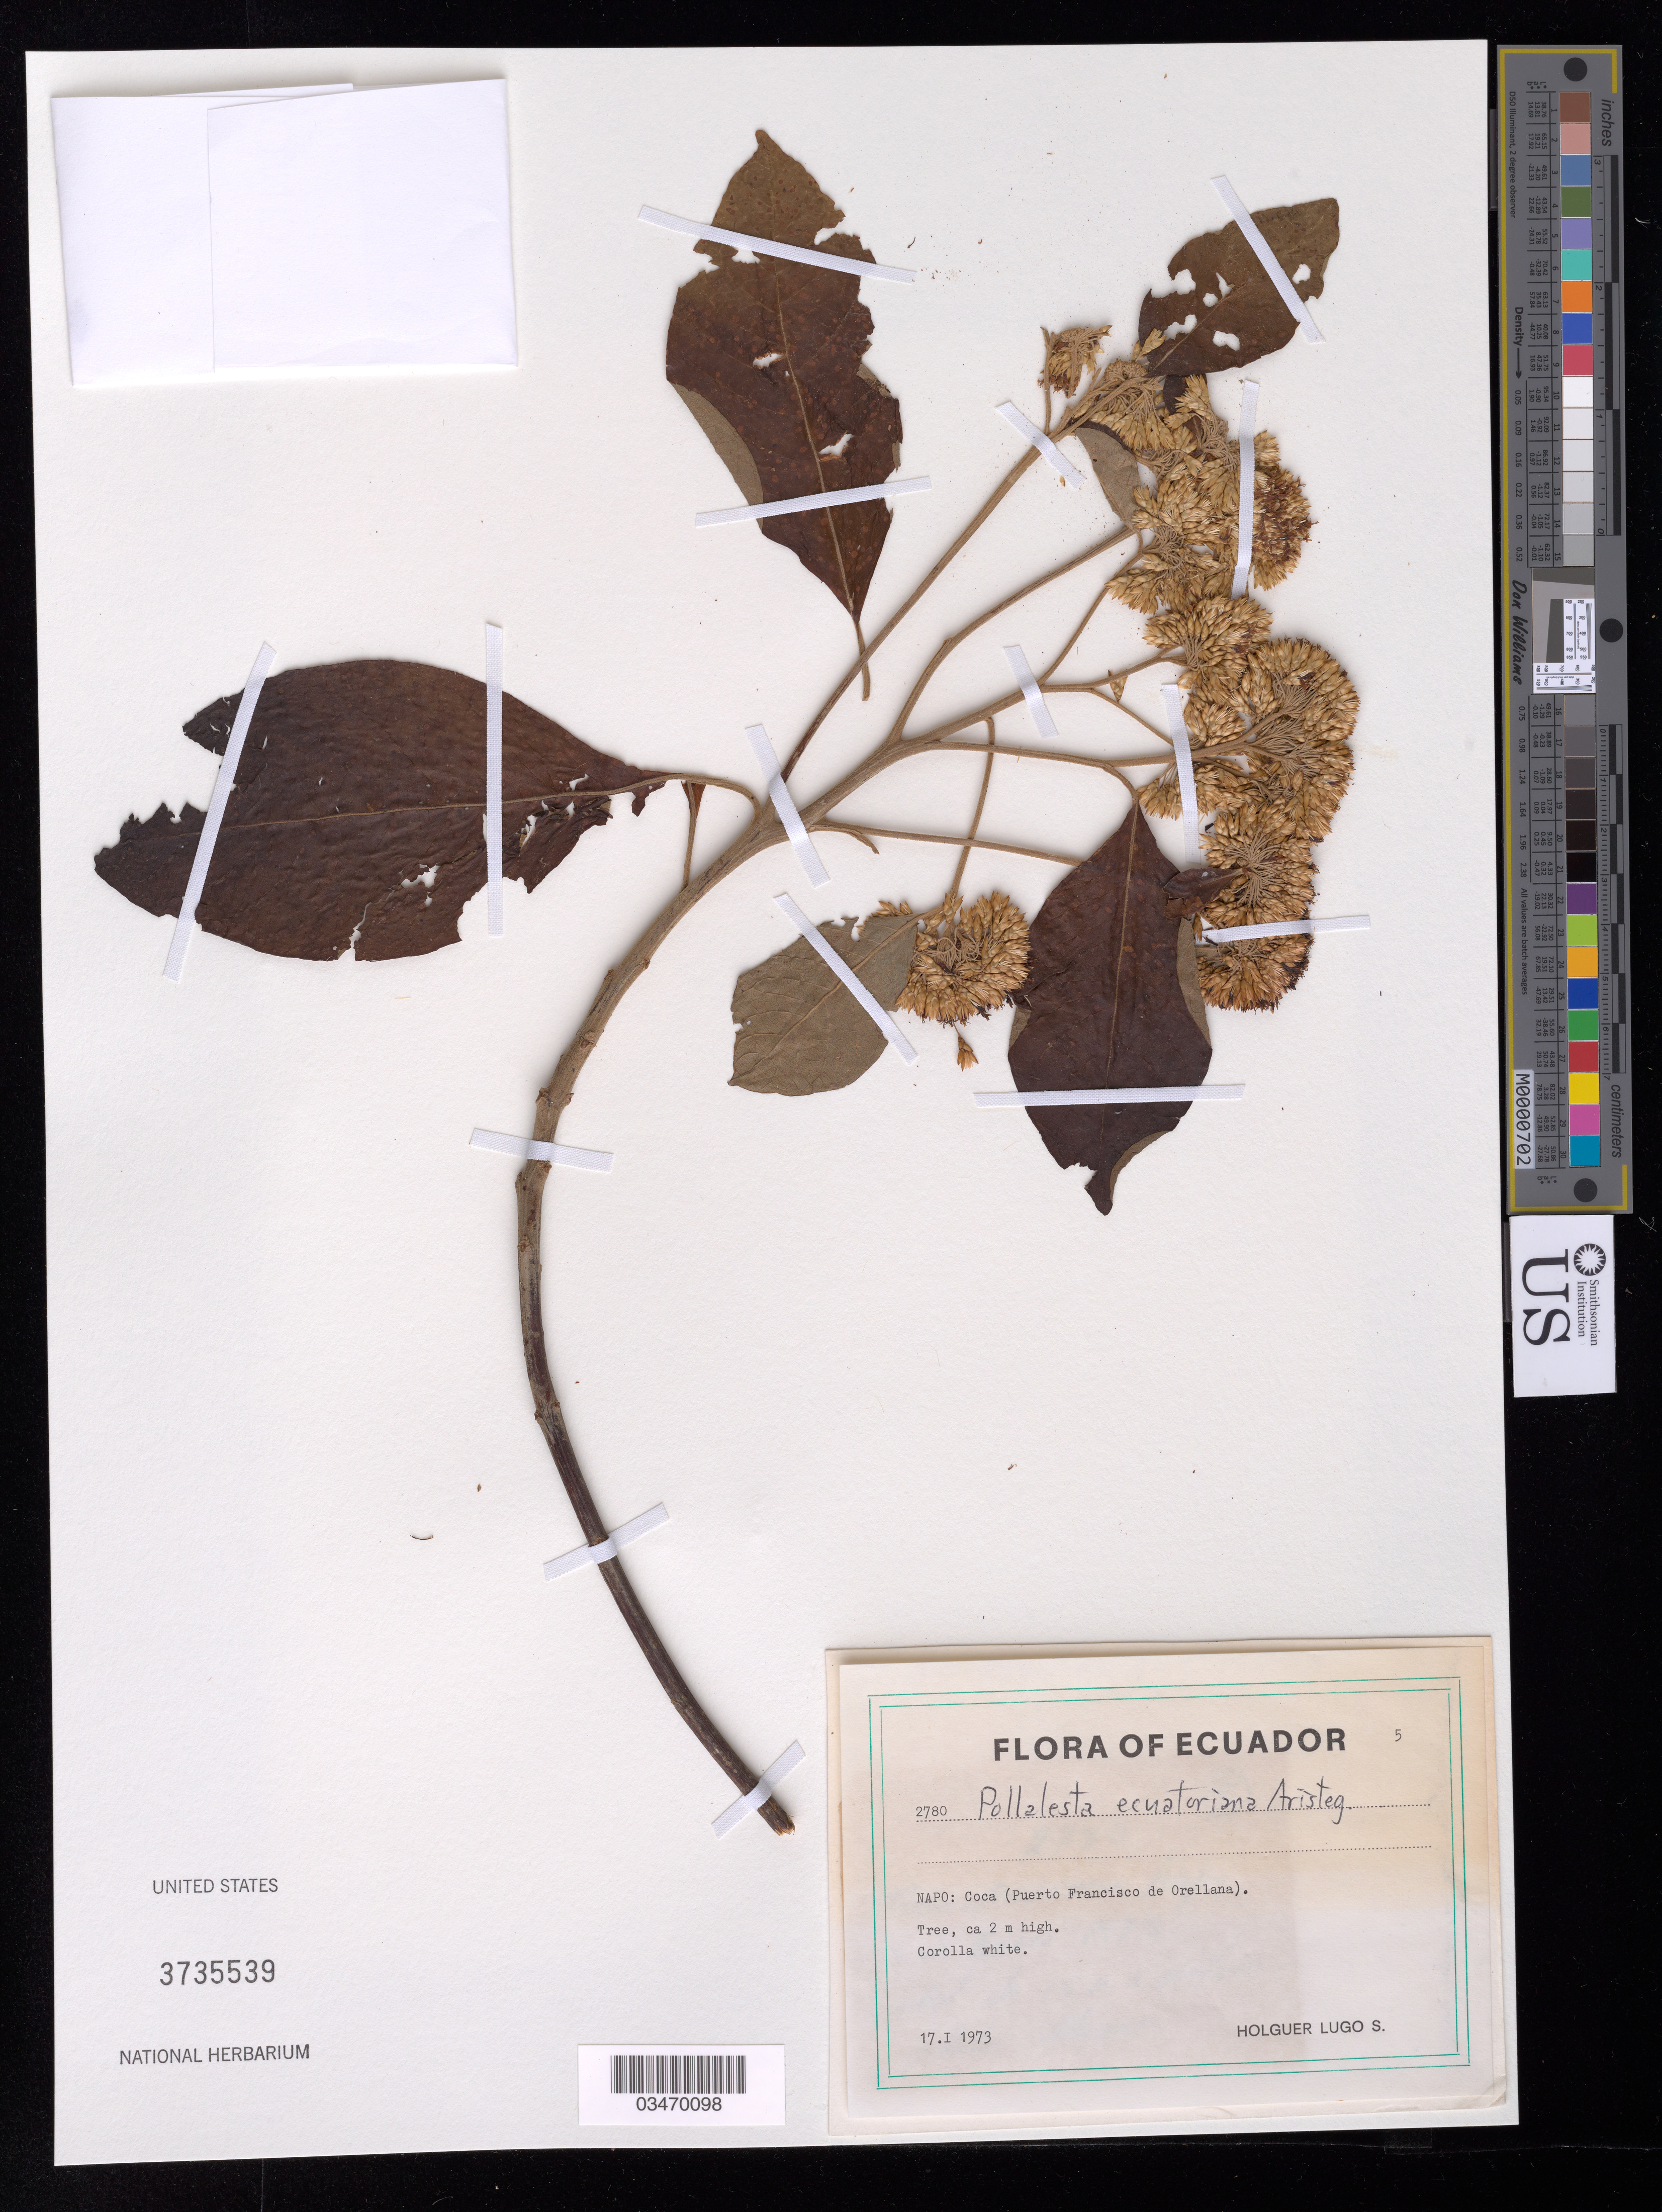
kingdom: Plantae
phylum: Tracheophyta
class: Magnoliopsida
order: Asterales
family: Asteraceae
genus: Piptocoma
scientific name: Piptocoma discolor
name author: (Kunth) Pruski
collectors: H. Lugo S.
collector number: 2780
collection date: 1973-01-17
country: Ecuador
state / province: Napo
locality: Coca (Puerto Francisco de Orellana)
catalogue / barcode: US 3735539